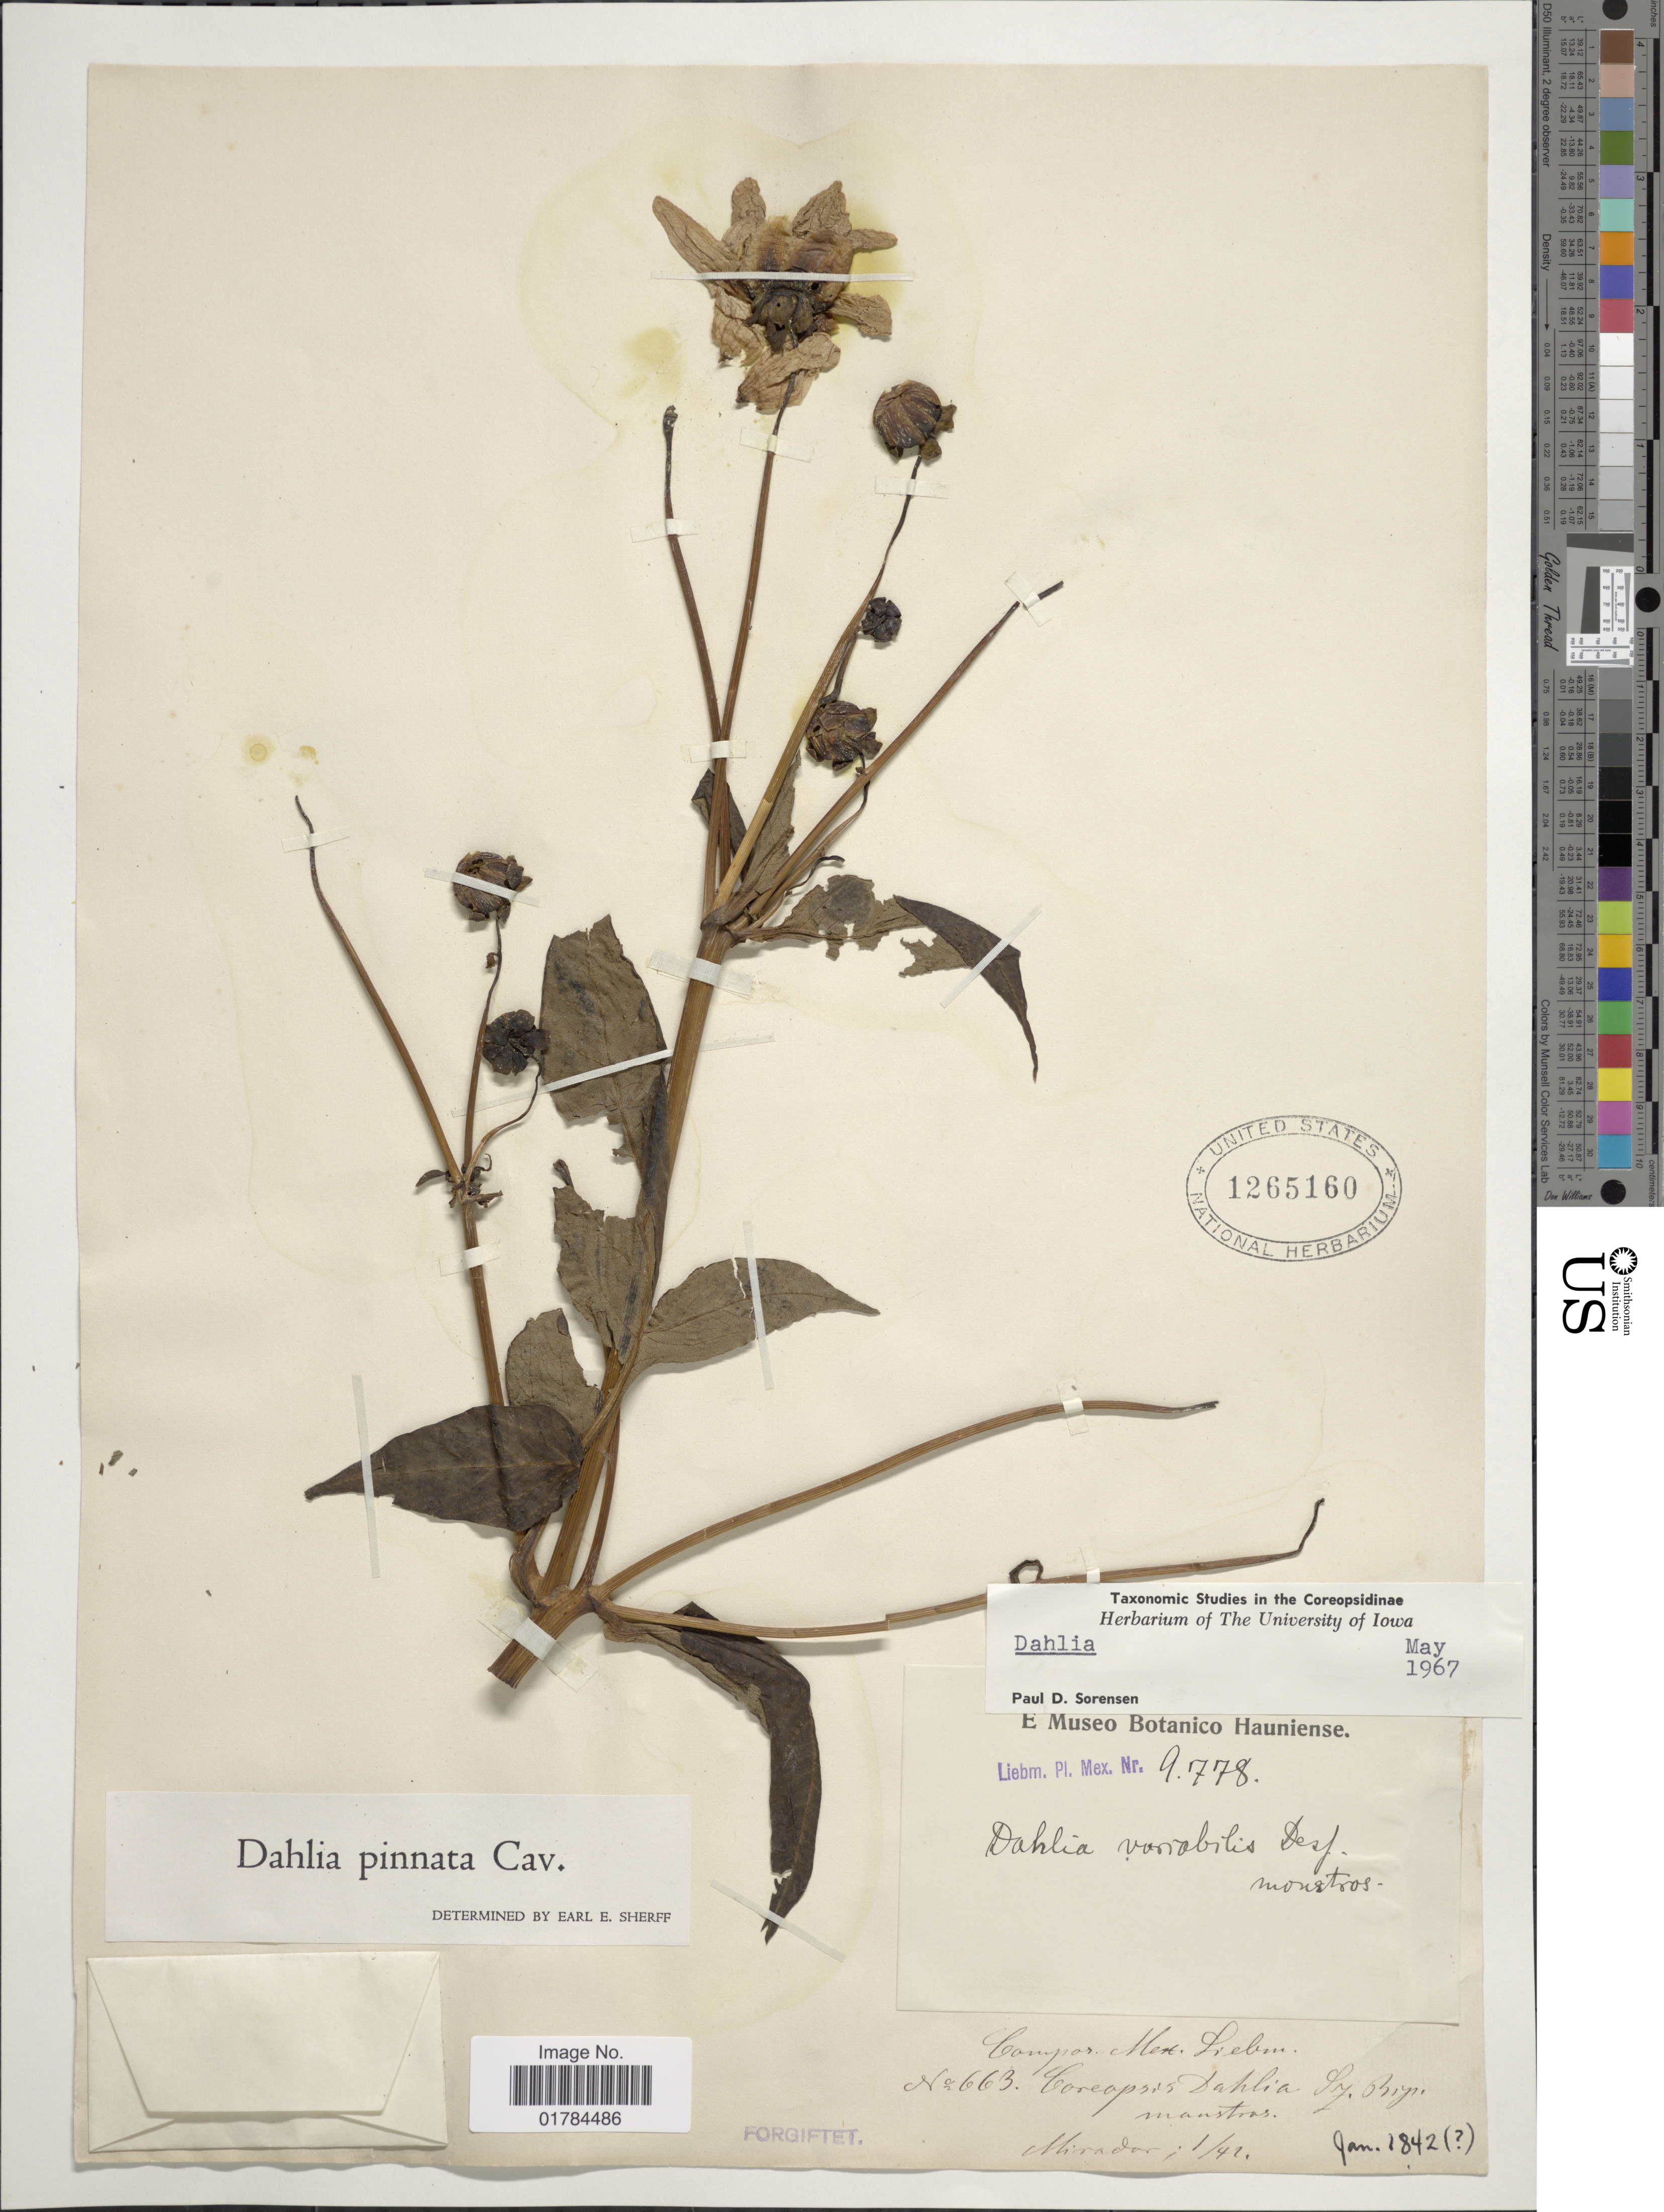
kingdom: Plantae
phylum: Tracheophyta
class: Magnoliopsida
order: Asterales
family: Asteraceae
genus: Dahlia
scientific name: Dahlia sp.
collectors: M. Liberman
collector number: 9778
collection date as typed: Transcribed d/m/y: /1/42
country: Mexico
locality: Mirador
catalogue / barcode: US 1265160